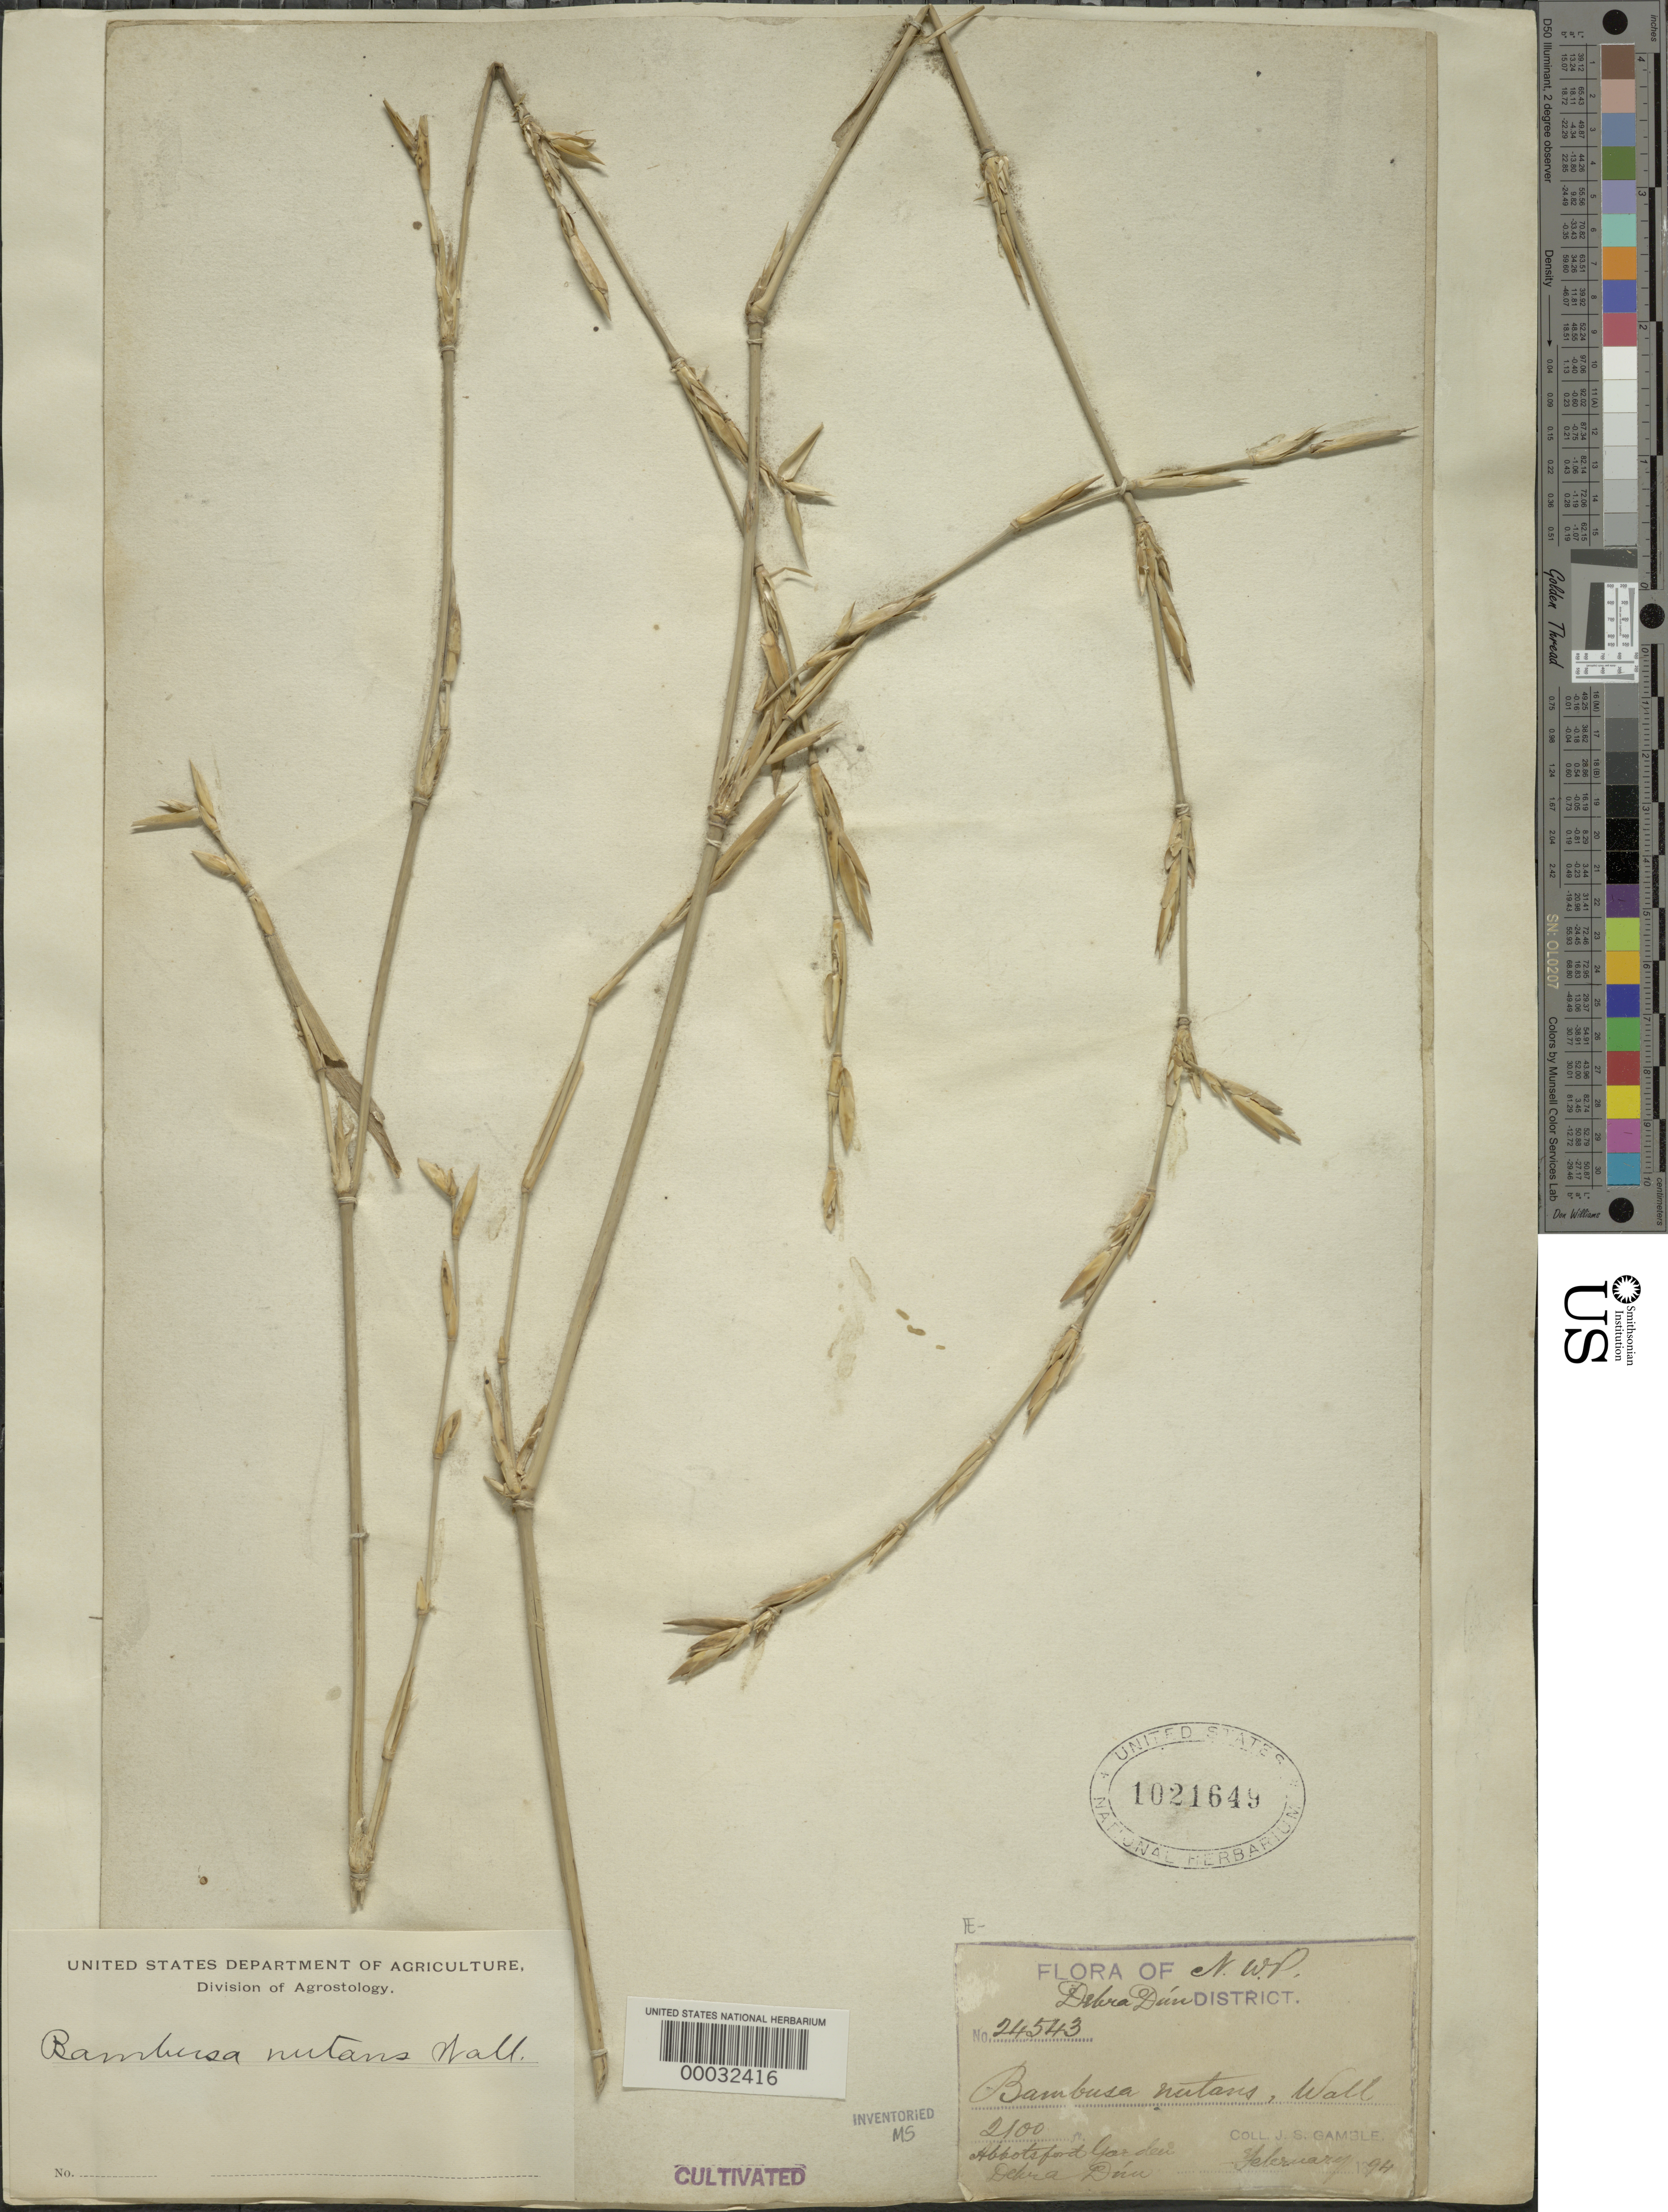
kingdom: Plantae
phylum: Tracheophyta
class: Liliopsida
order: Poales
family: Poaceae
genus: Bambusa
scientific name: Bambusa nutans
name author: Wall. ex Munro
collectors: J. S. Gamble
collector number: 24543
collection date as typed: Feb 1894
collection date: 1894-02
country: India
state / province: Uttar Pradesh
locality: Abbotsford, dehra dun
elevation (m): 641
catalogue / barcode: US 1021649